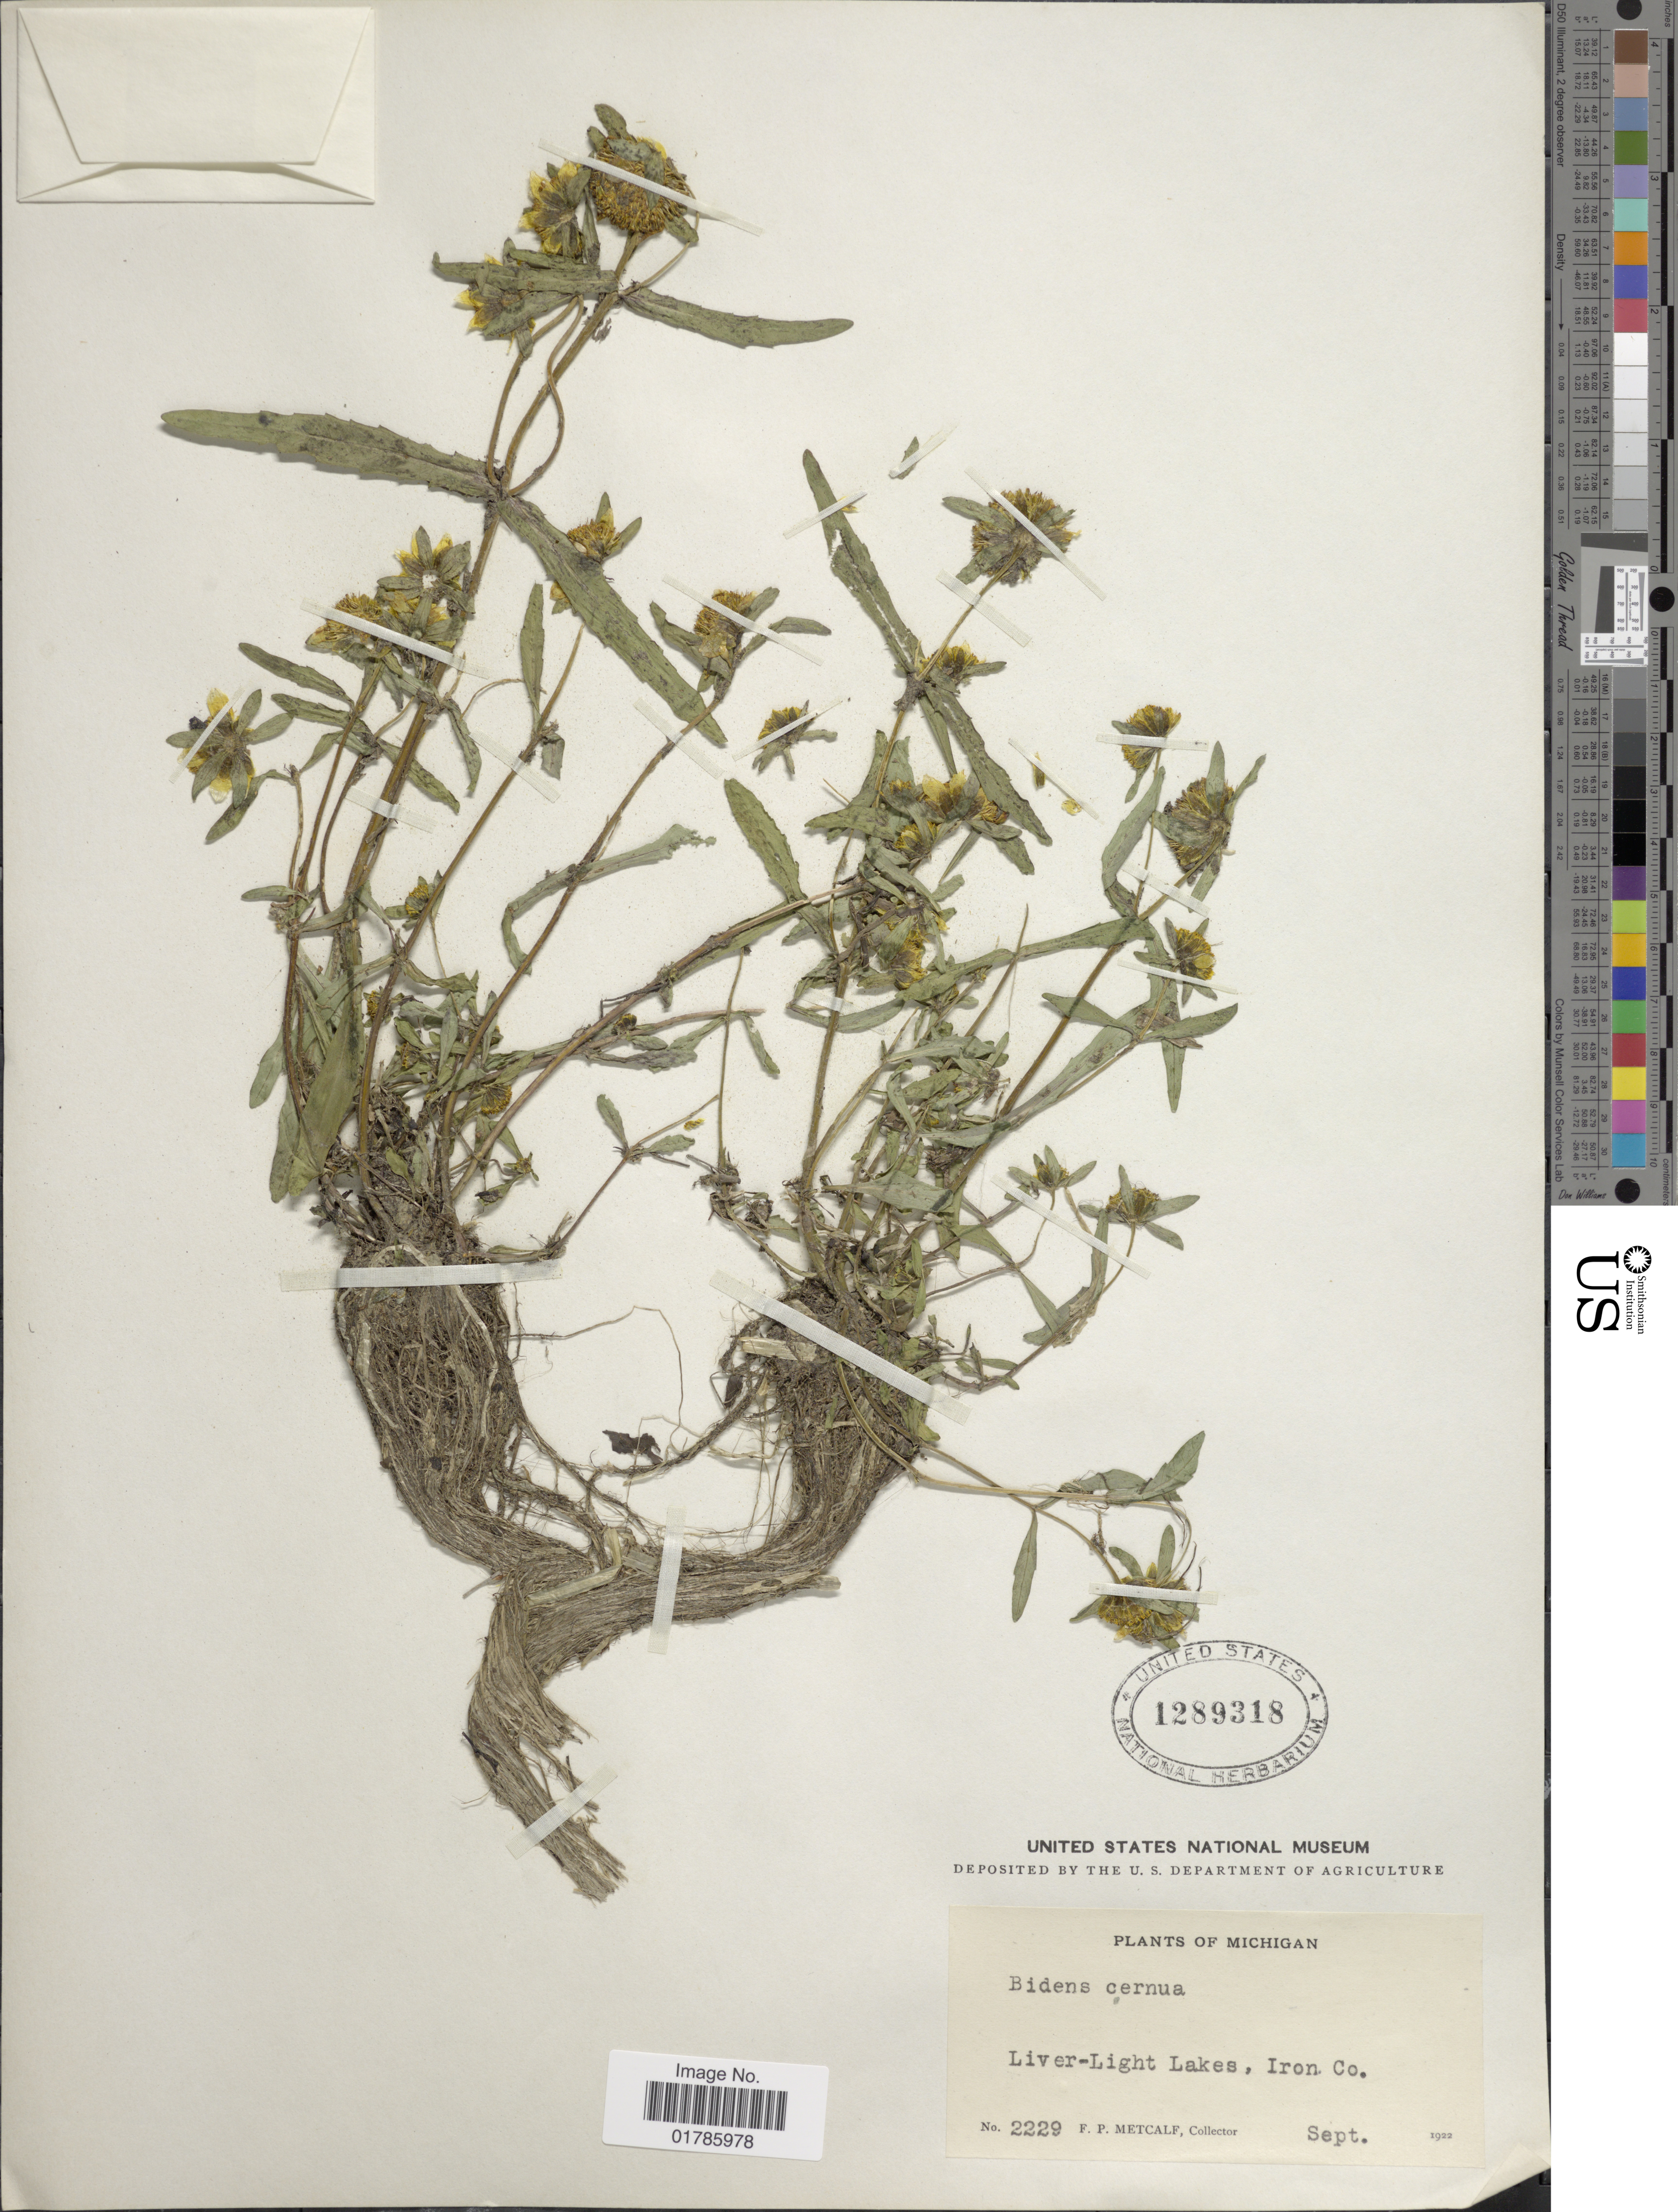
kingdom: Plantae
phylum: Tracheophyta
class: Magnoliopsida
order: Asterales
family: Asteraceae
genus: Bidens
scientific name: Bidens cernua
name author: L.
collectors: F. Metcalf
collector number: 2229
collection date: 1922-09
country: United States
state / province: Michigan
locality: Liver-Light Lakes, Iron Co.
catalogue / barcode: US 1289318